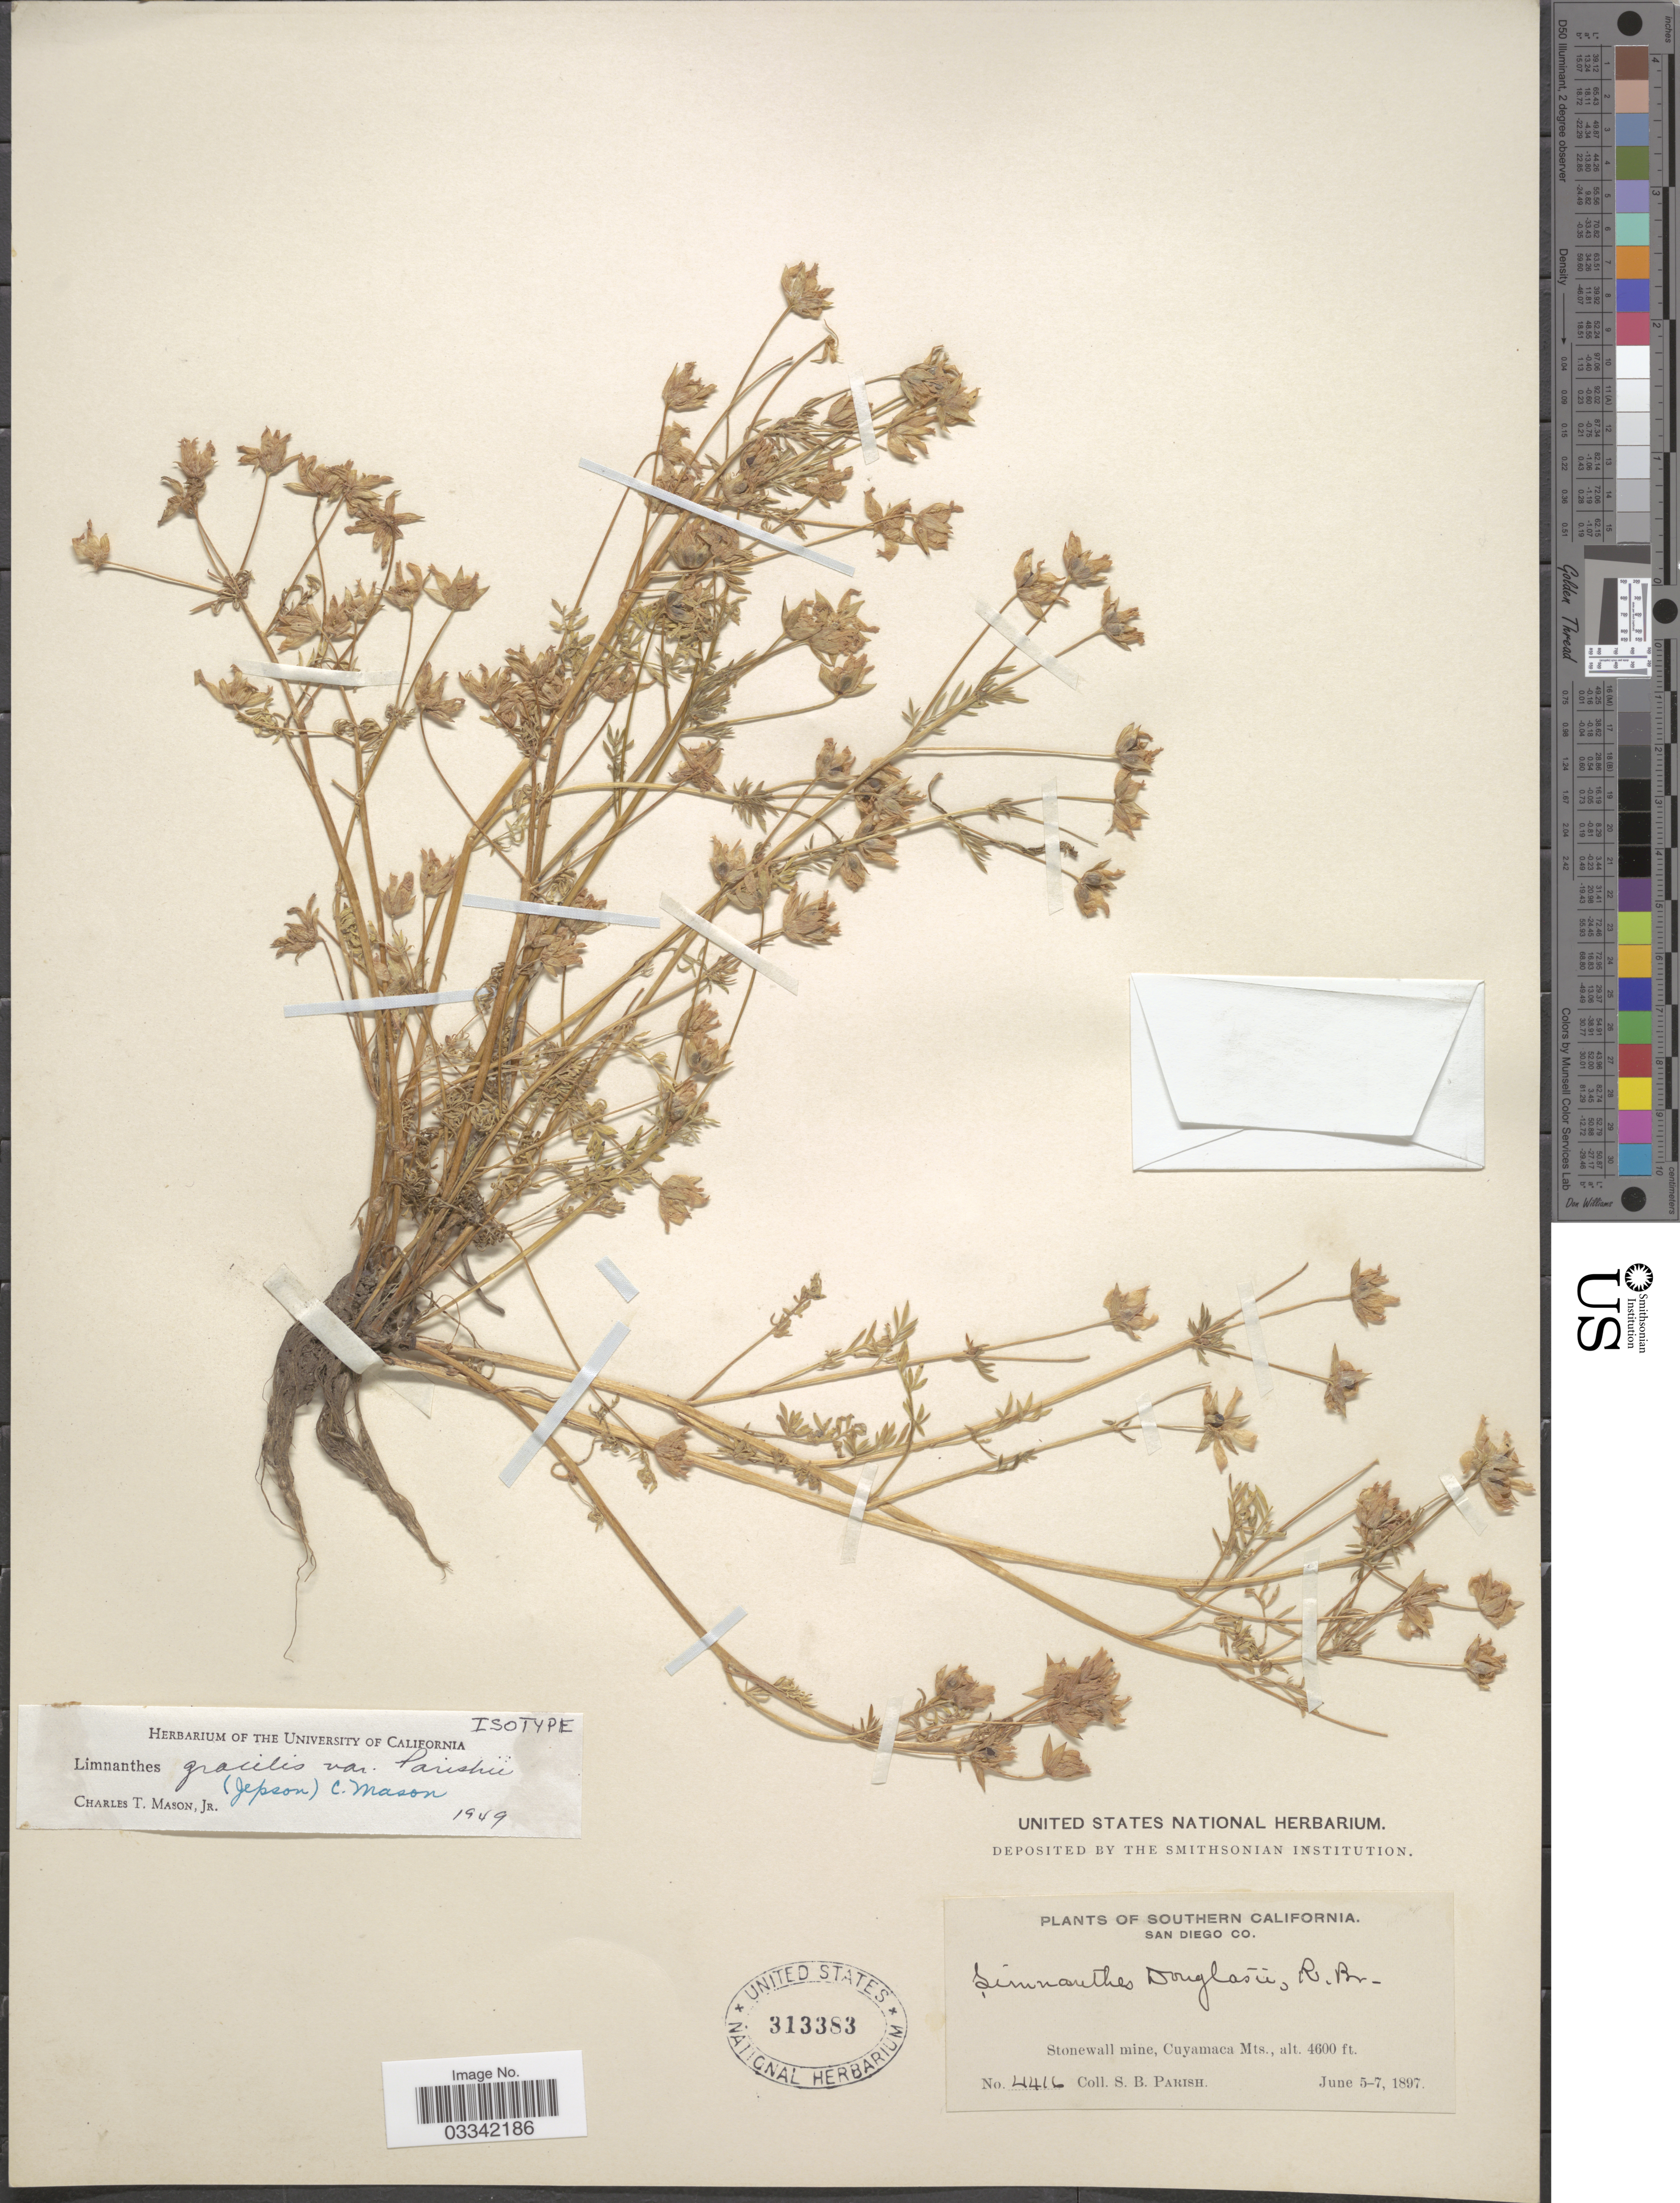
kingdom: Plantae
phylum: Tracheophyta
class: Magnoliopsida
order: Brassicales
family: Limnanthaceae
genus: Limnanthes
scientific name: Limnanthes alba subsp. parishii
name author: (Jeps.) Morin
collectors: S. B. Parish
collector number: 4416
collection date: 1897-06-05/1897-06-07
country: United States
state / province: California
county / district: San Diego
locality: Southern California, San Diego Co., Stonewall mine, Cuyamaca Mts.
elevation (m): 1402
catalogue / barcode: US 313383